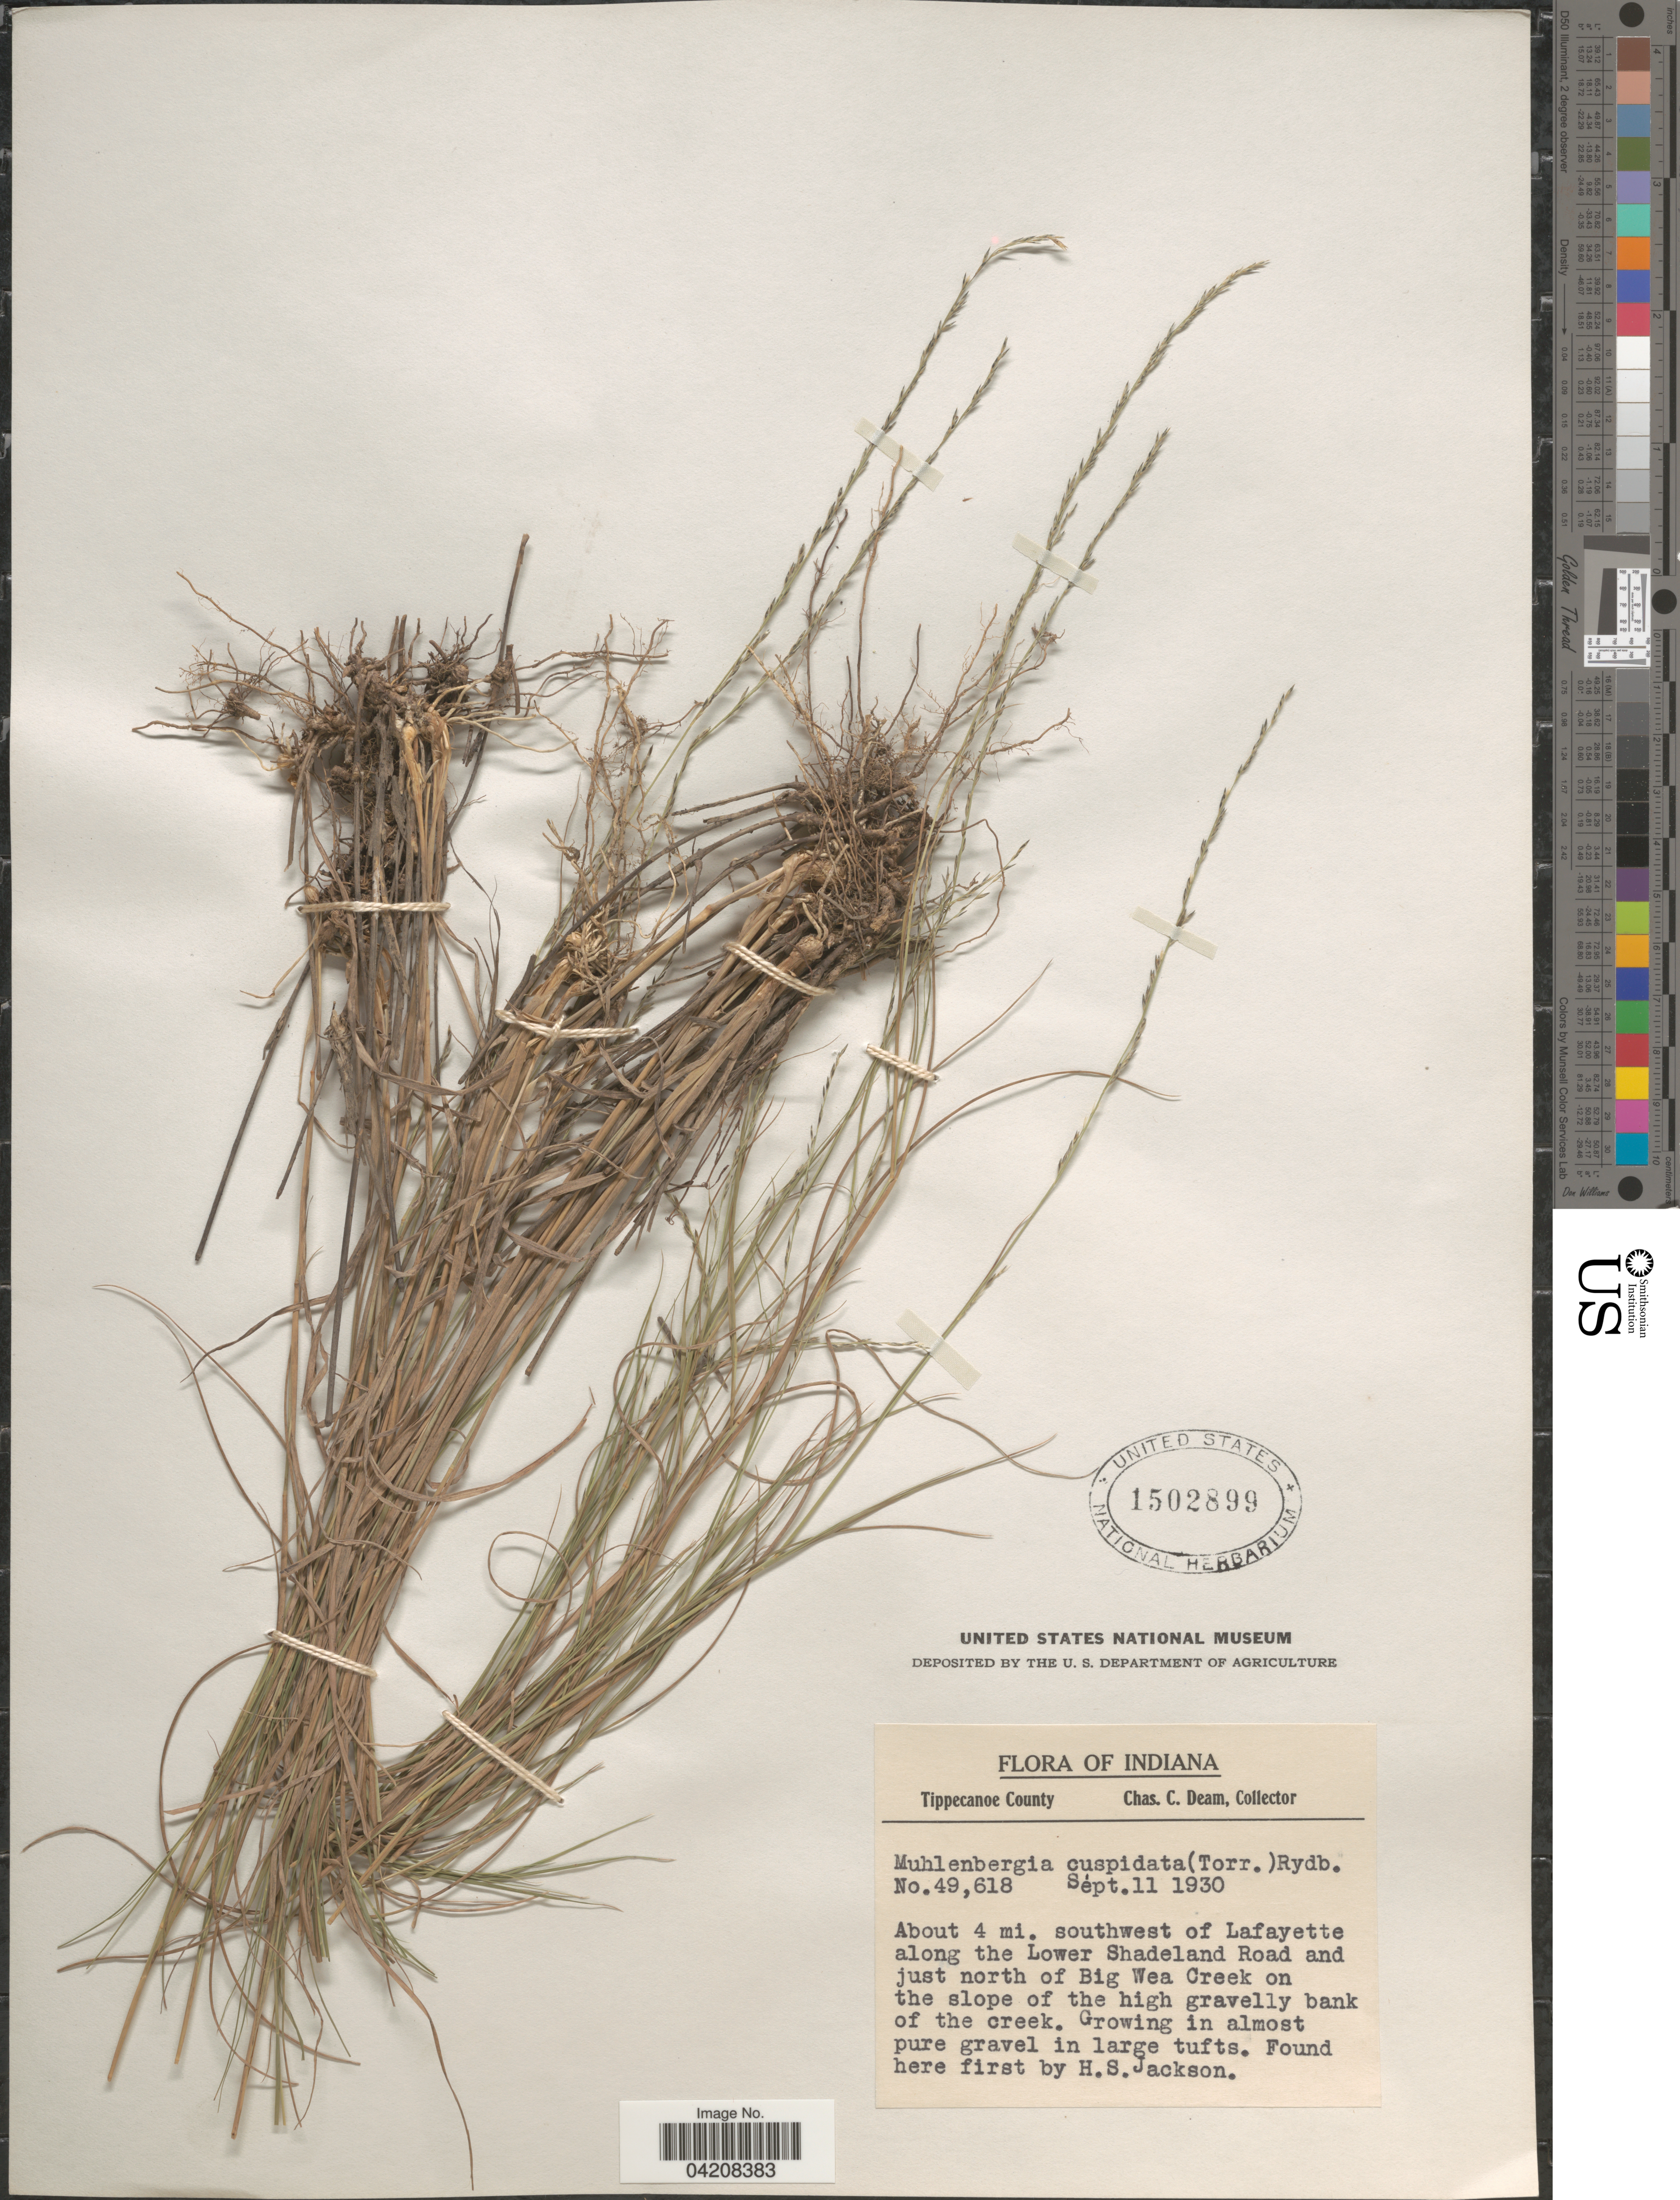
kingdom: Plantae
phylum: Tracheophyta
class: Liliopsida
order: Poales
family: Poaceae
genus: Muhlenbergia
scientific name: Muhlenbergia cuspidata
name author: (Torr. ex Hook.) Rydb.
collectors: C. C. Deam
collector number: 49618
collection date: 1930-09-11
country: United States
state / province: Indiana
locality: Tippecanoe County. About 4 mi. southwest of Lafayette along the Lower Shadeland Road and just north of Big Wea Creek on the slope of the high gravelly bank of the creek.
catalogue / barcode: US 1502899